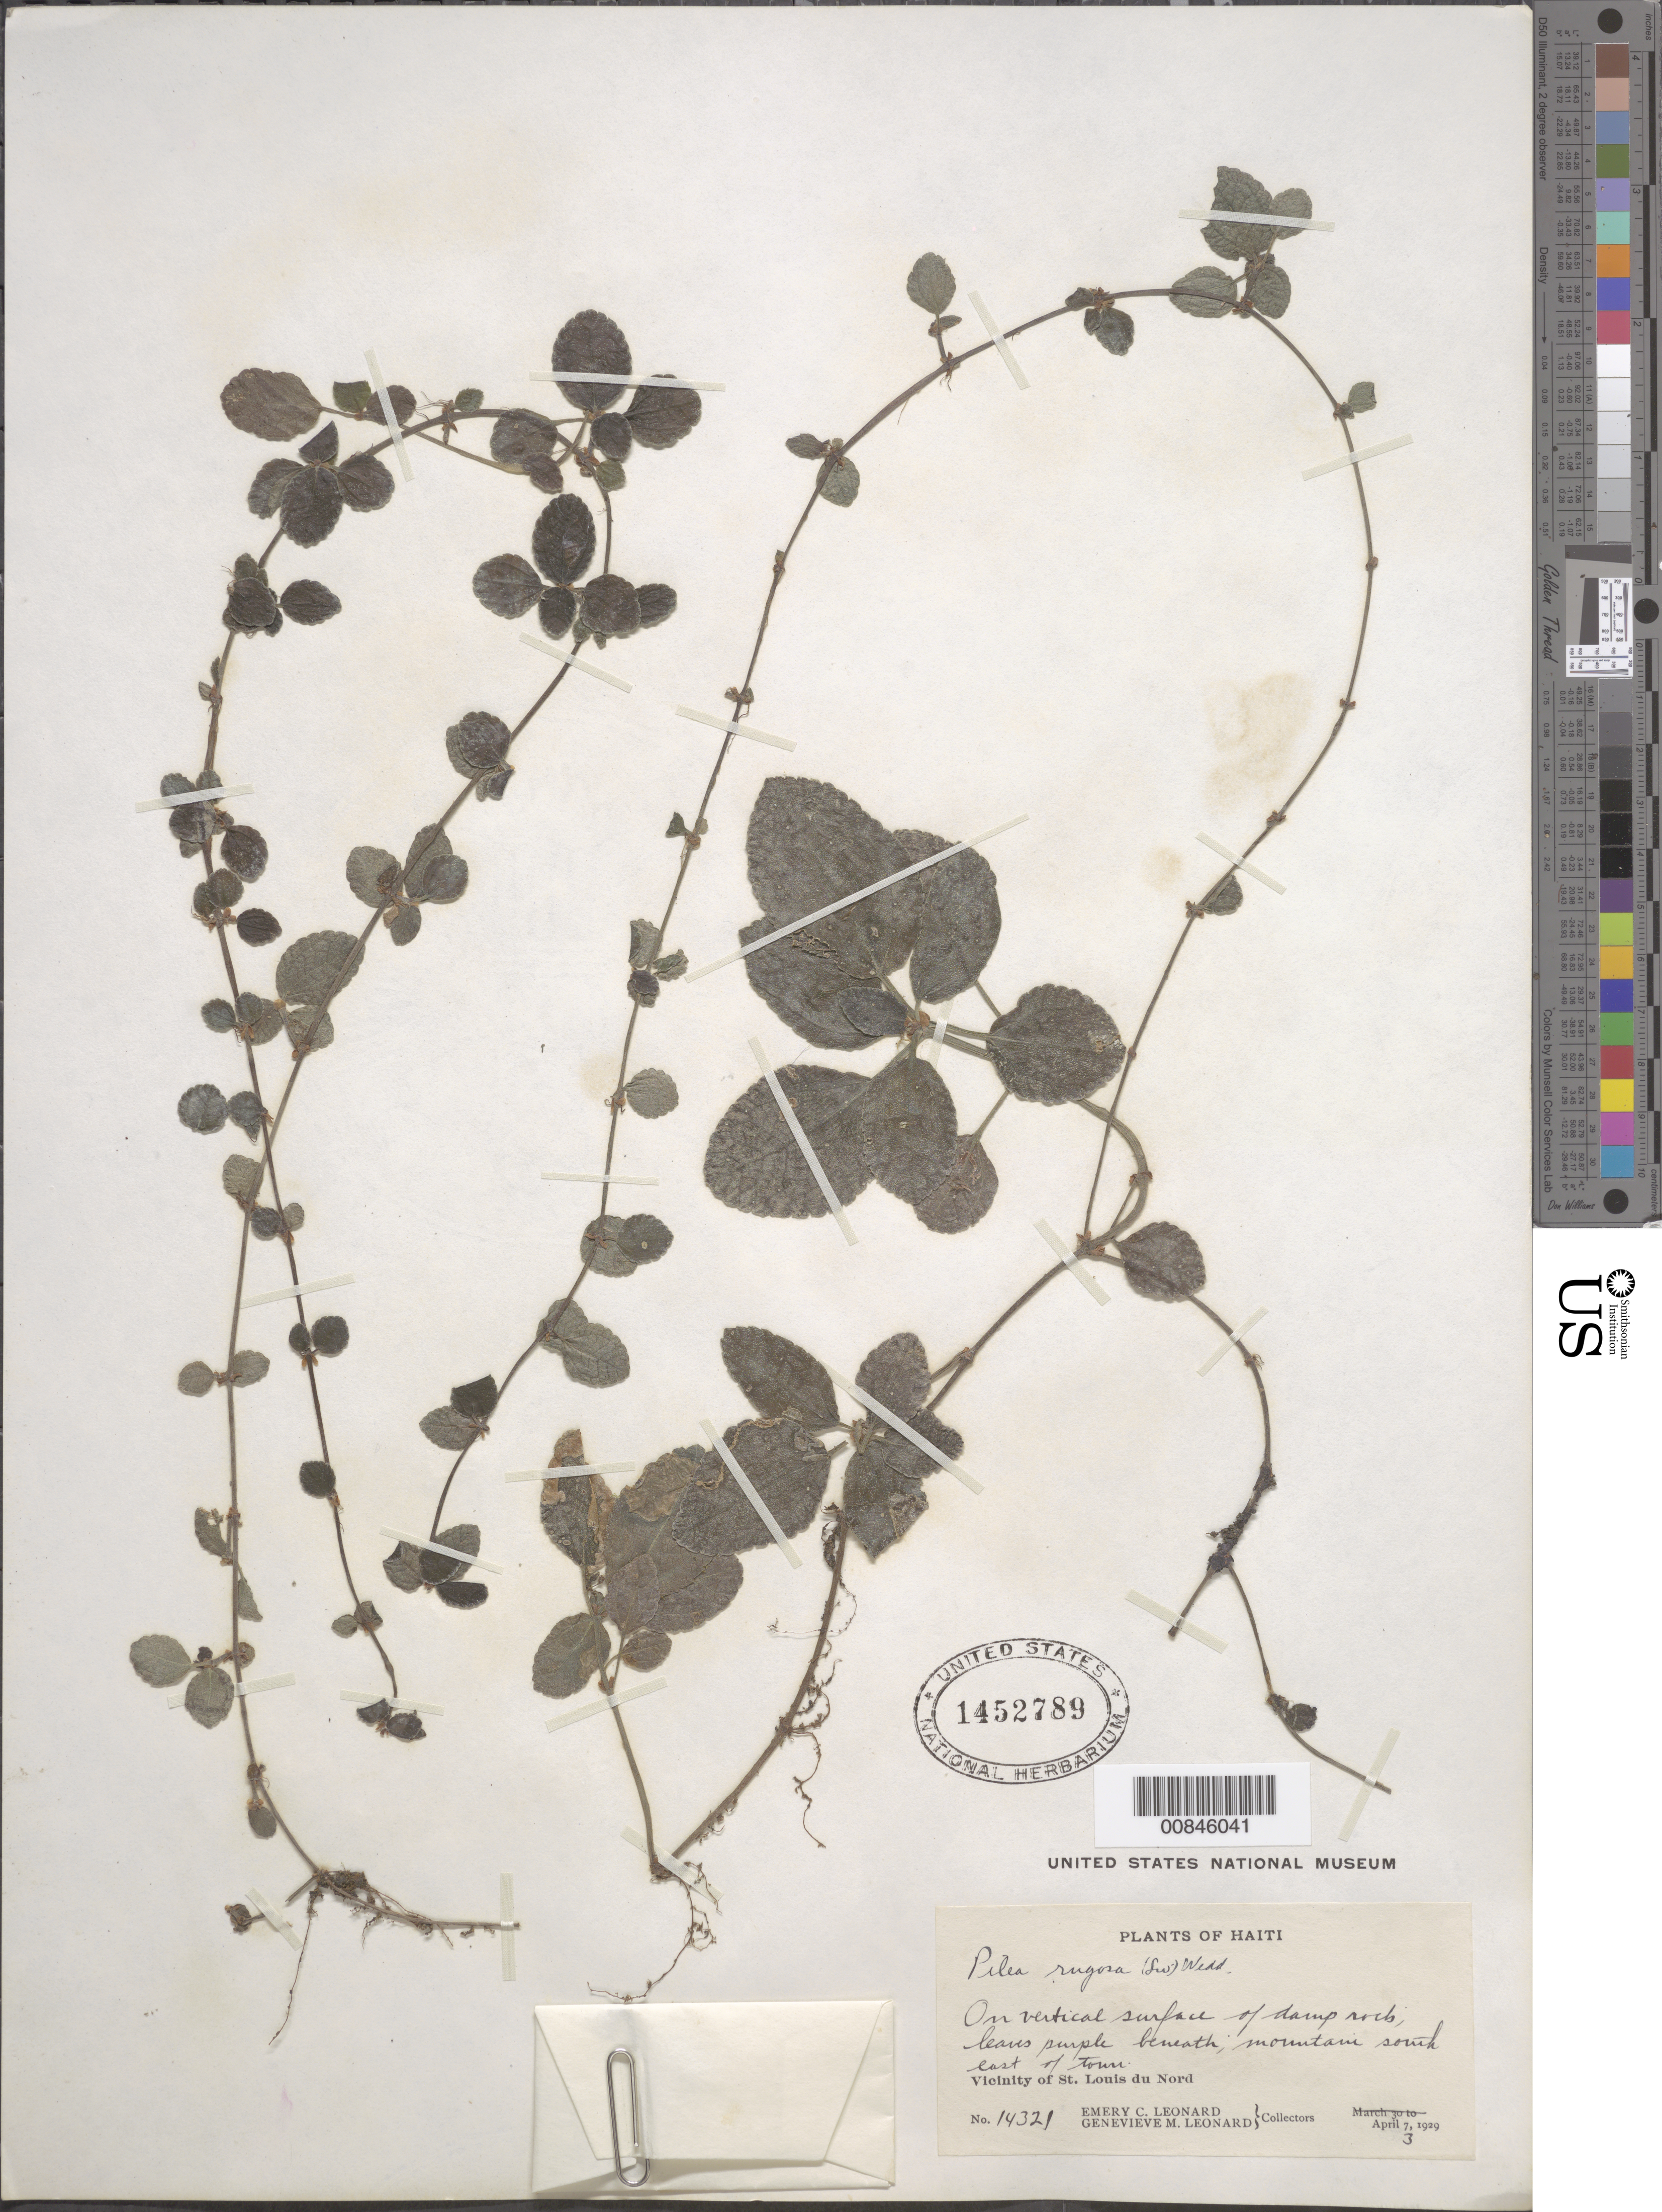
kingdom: Plantae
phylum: Tracheophyta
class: Magnoliopsida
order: Rosales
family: Urticaceae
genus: Pilea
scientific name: Pilea rugosa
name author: (Sw.) Wedd.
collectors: E. C. Leonard & G. M. Leonard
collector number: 14321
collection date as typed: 03 Apr 1929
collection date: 1929-04-03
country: Haiti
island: Hispaniola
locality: Vicinity of St. Louis du Nord. Mountain southeast of town.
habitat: On vertical surface of damp rocks.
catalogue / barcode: US 1452789